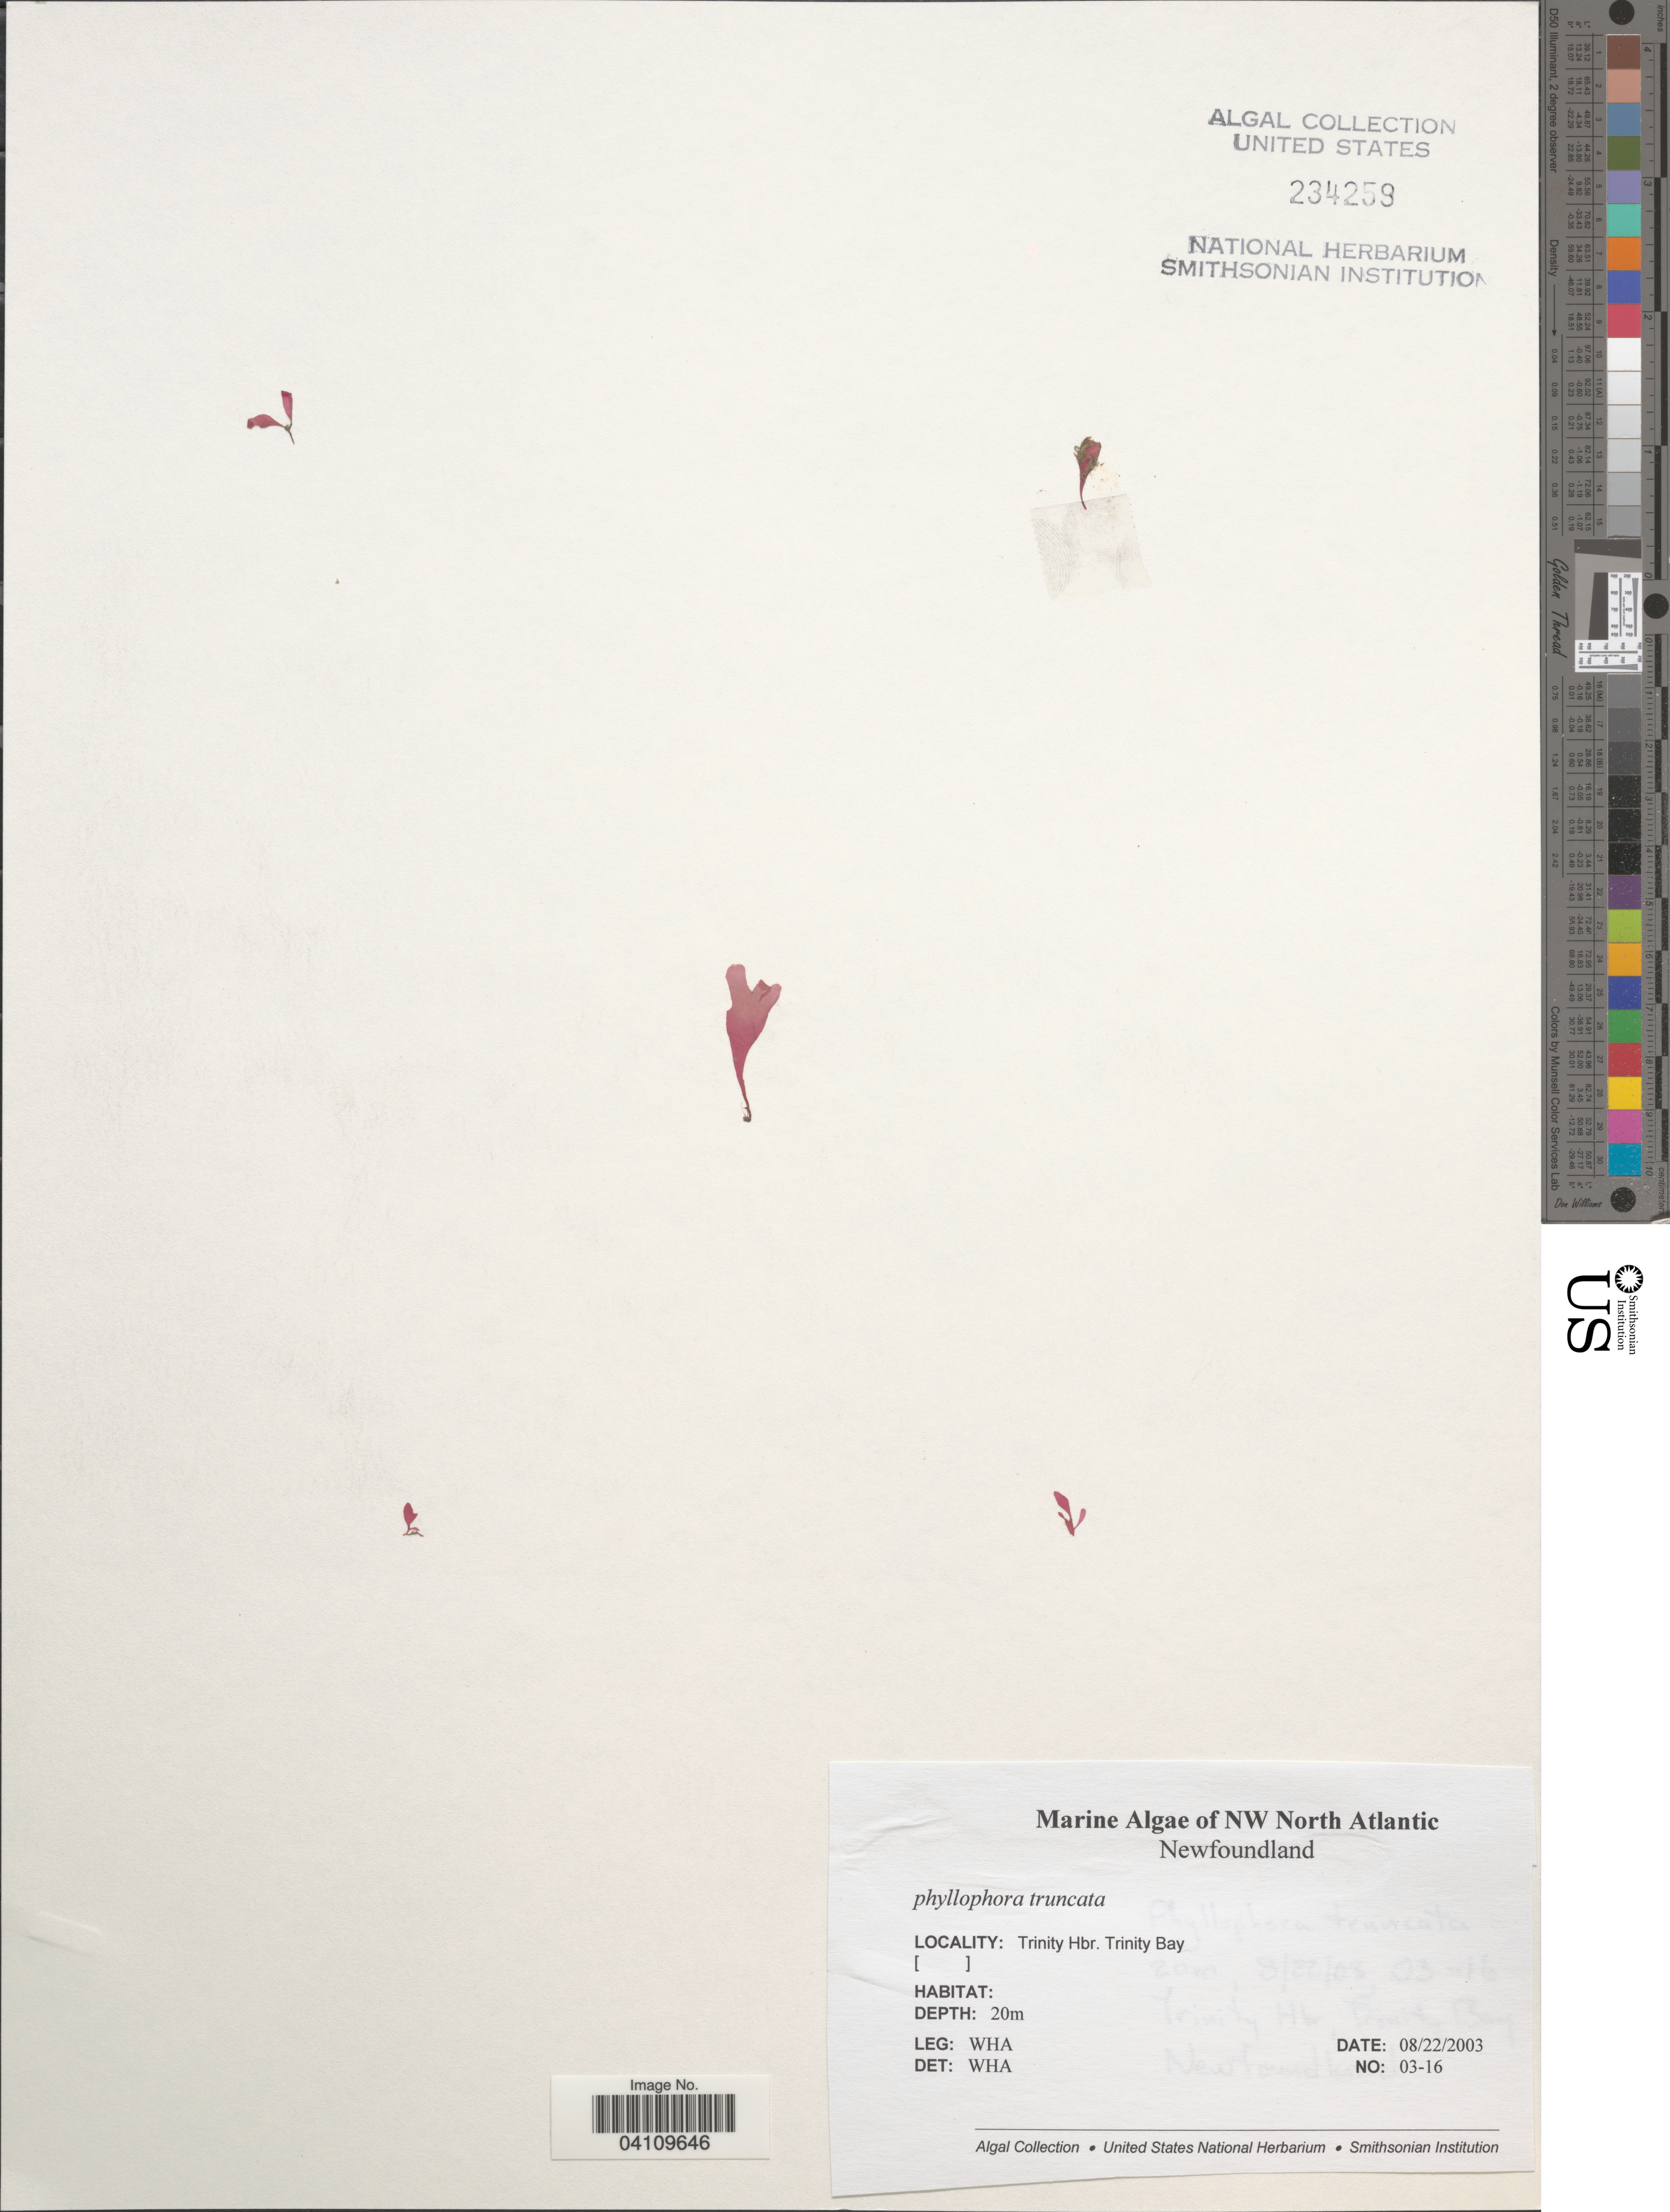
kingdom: Plantae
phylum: Rhodophyta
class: Florideophyceae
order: Gigartinales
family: Phyllophoraceae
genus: Coccotylus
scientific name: Coccotylus truncatus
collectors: W. H. Adey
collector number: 03-16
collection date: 2003-08-22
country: Canada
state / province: Newfoundland and Labrador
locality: NW North Atlantic. Trinity Hbr. Trinity Bay.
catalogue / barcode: US 234259